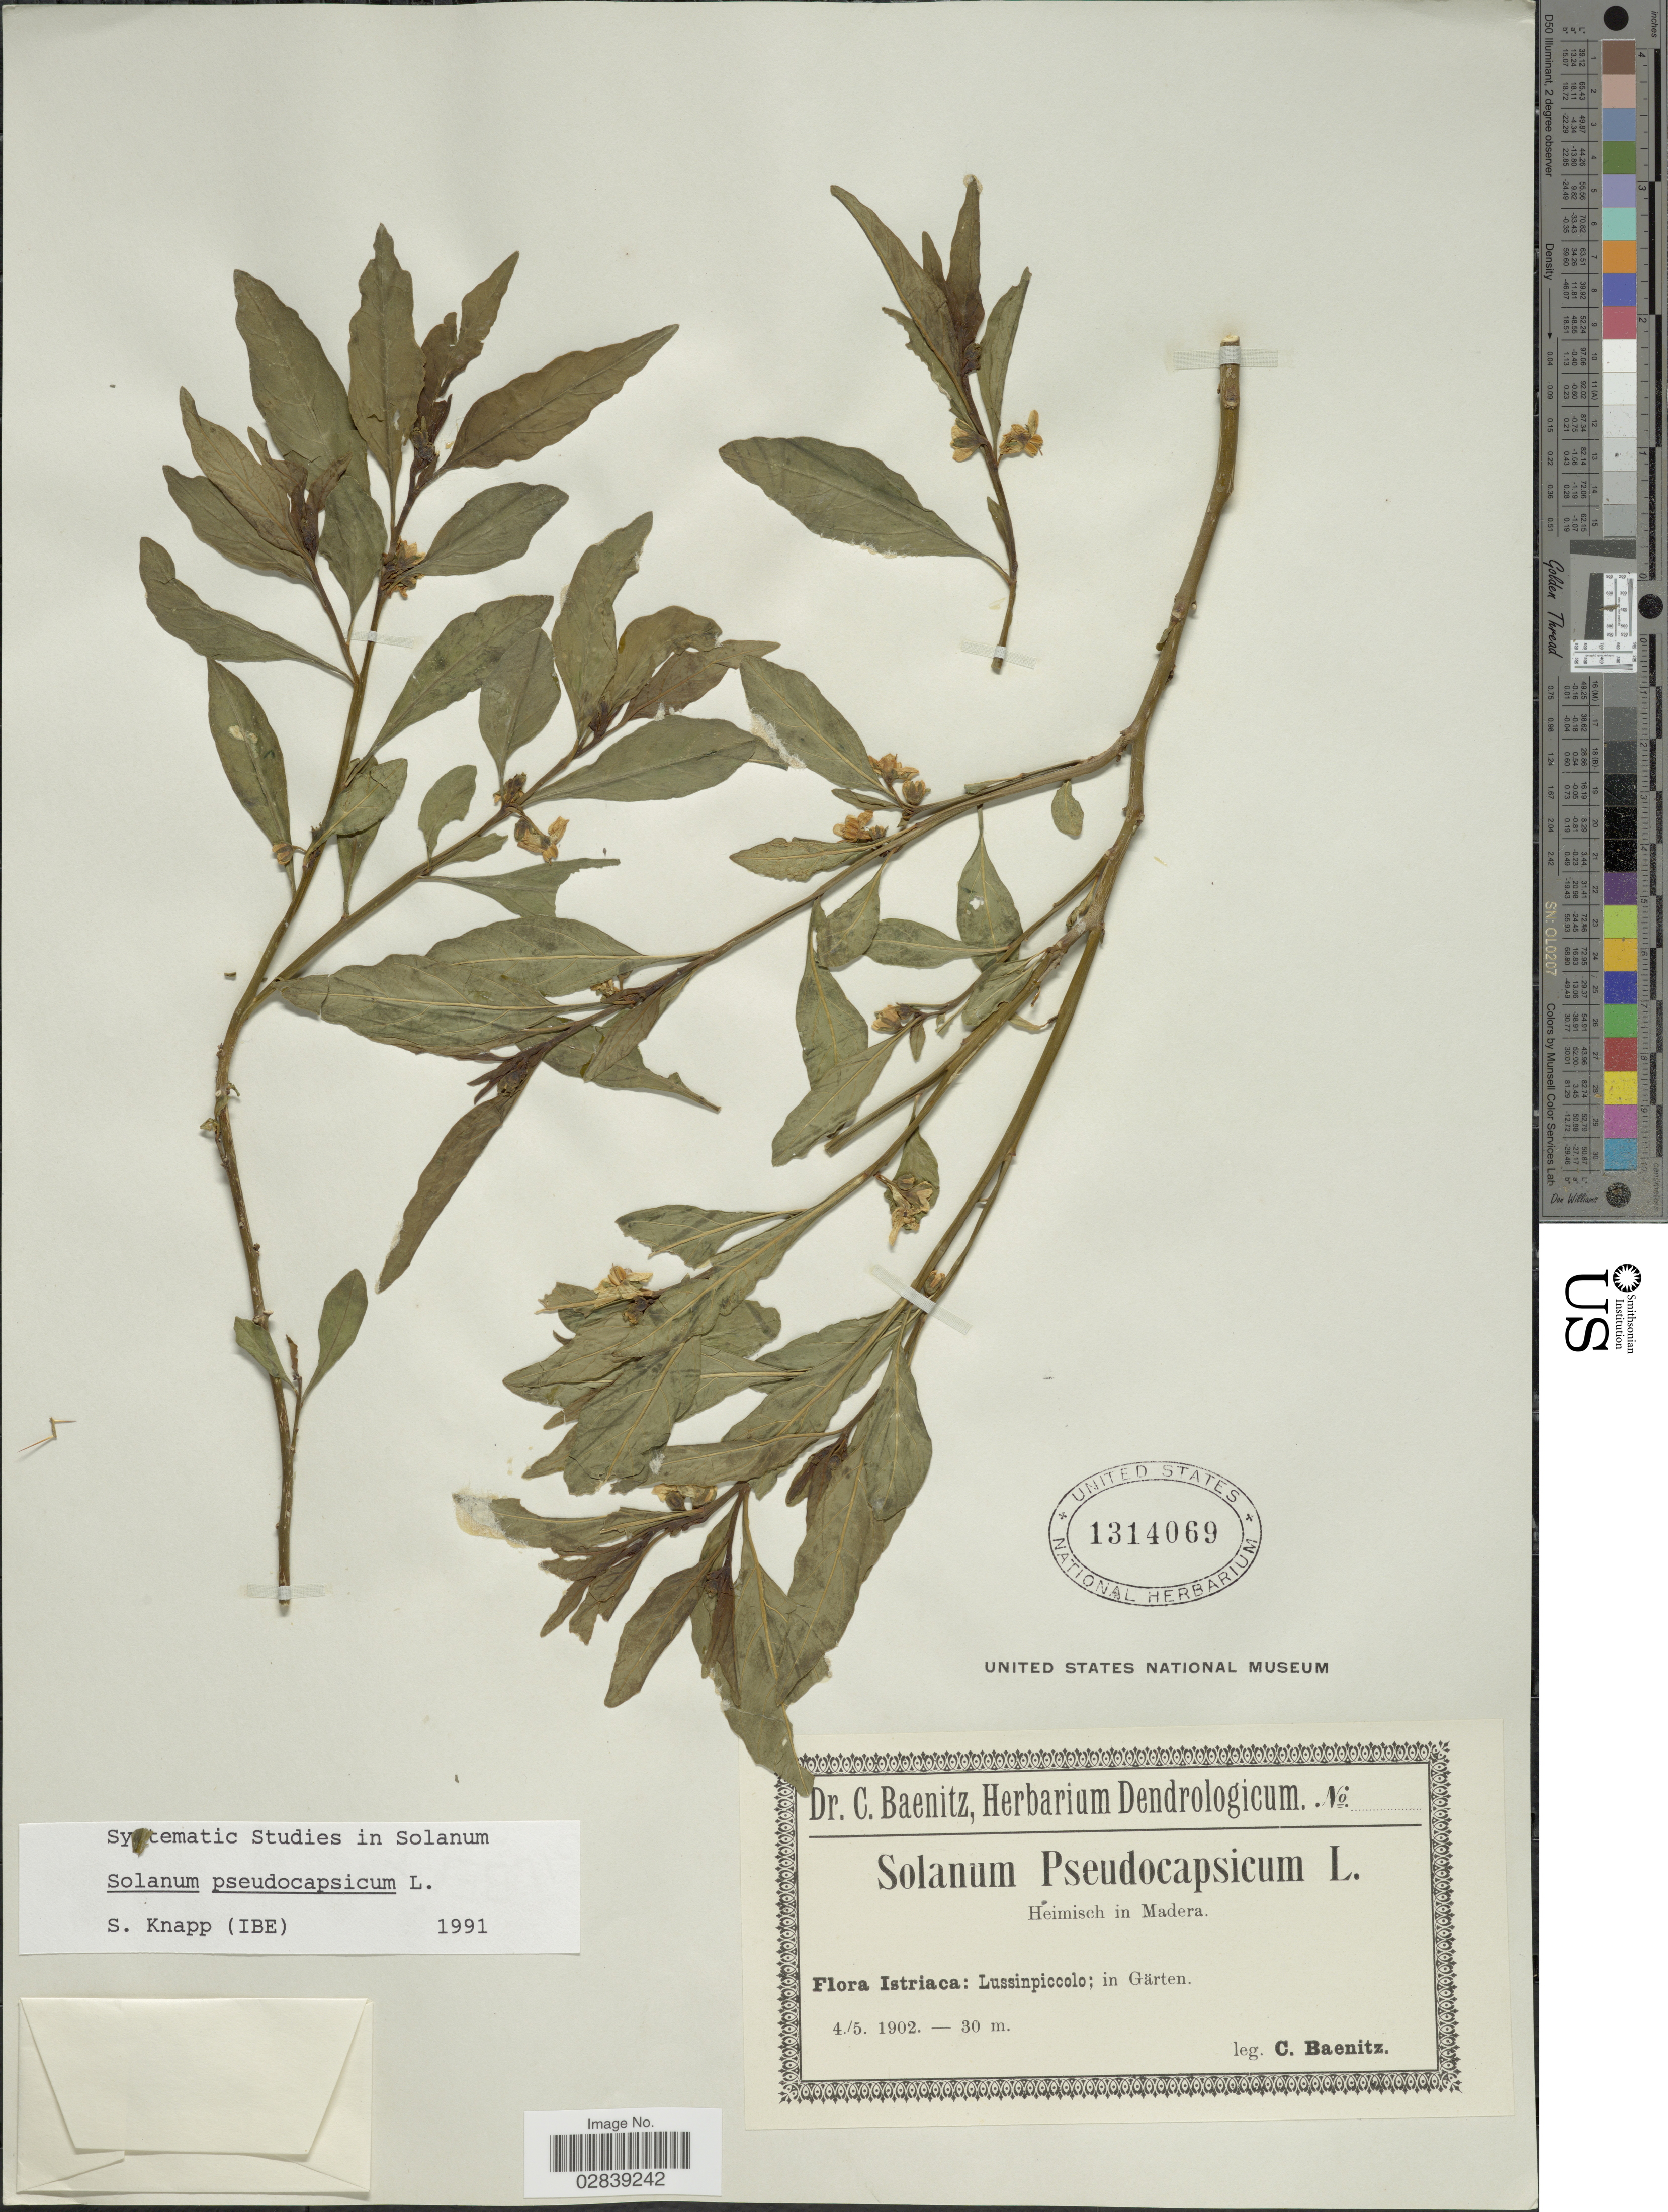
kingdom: Plantae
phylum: Tracheophyta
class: Magnoliopsida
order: Solanales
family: Solanaceae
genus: Solanum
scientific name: Solanum pseudocapsicum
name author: L.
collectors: C. G. Baenitz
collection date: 1902-05-04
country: Croatia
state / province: Istria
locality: Istriaca: Lussinpiccolo; in Gärten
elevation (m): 30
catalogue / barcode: US 1314069